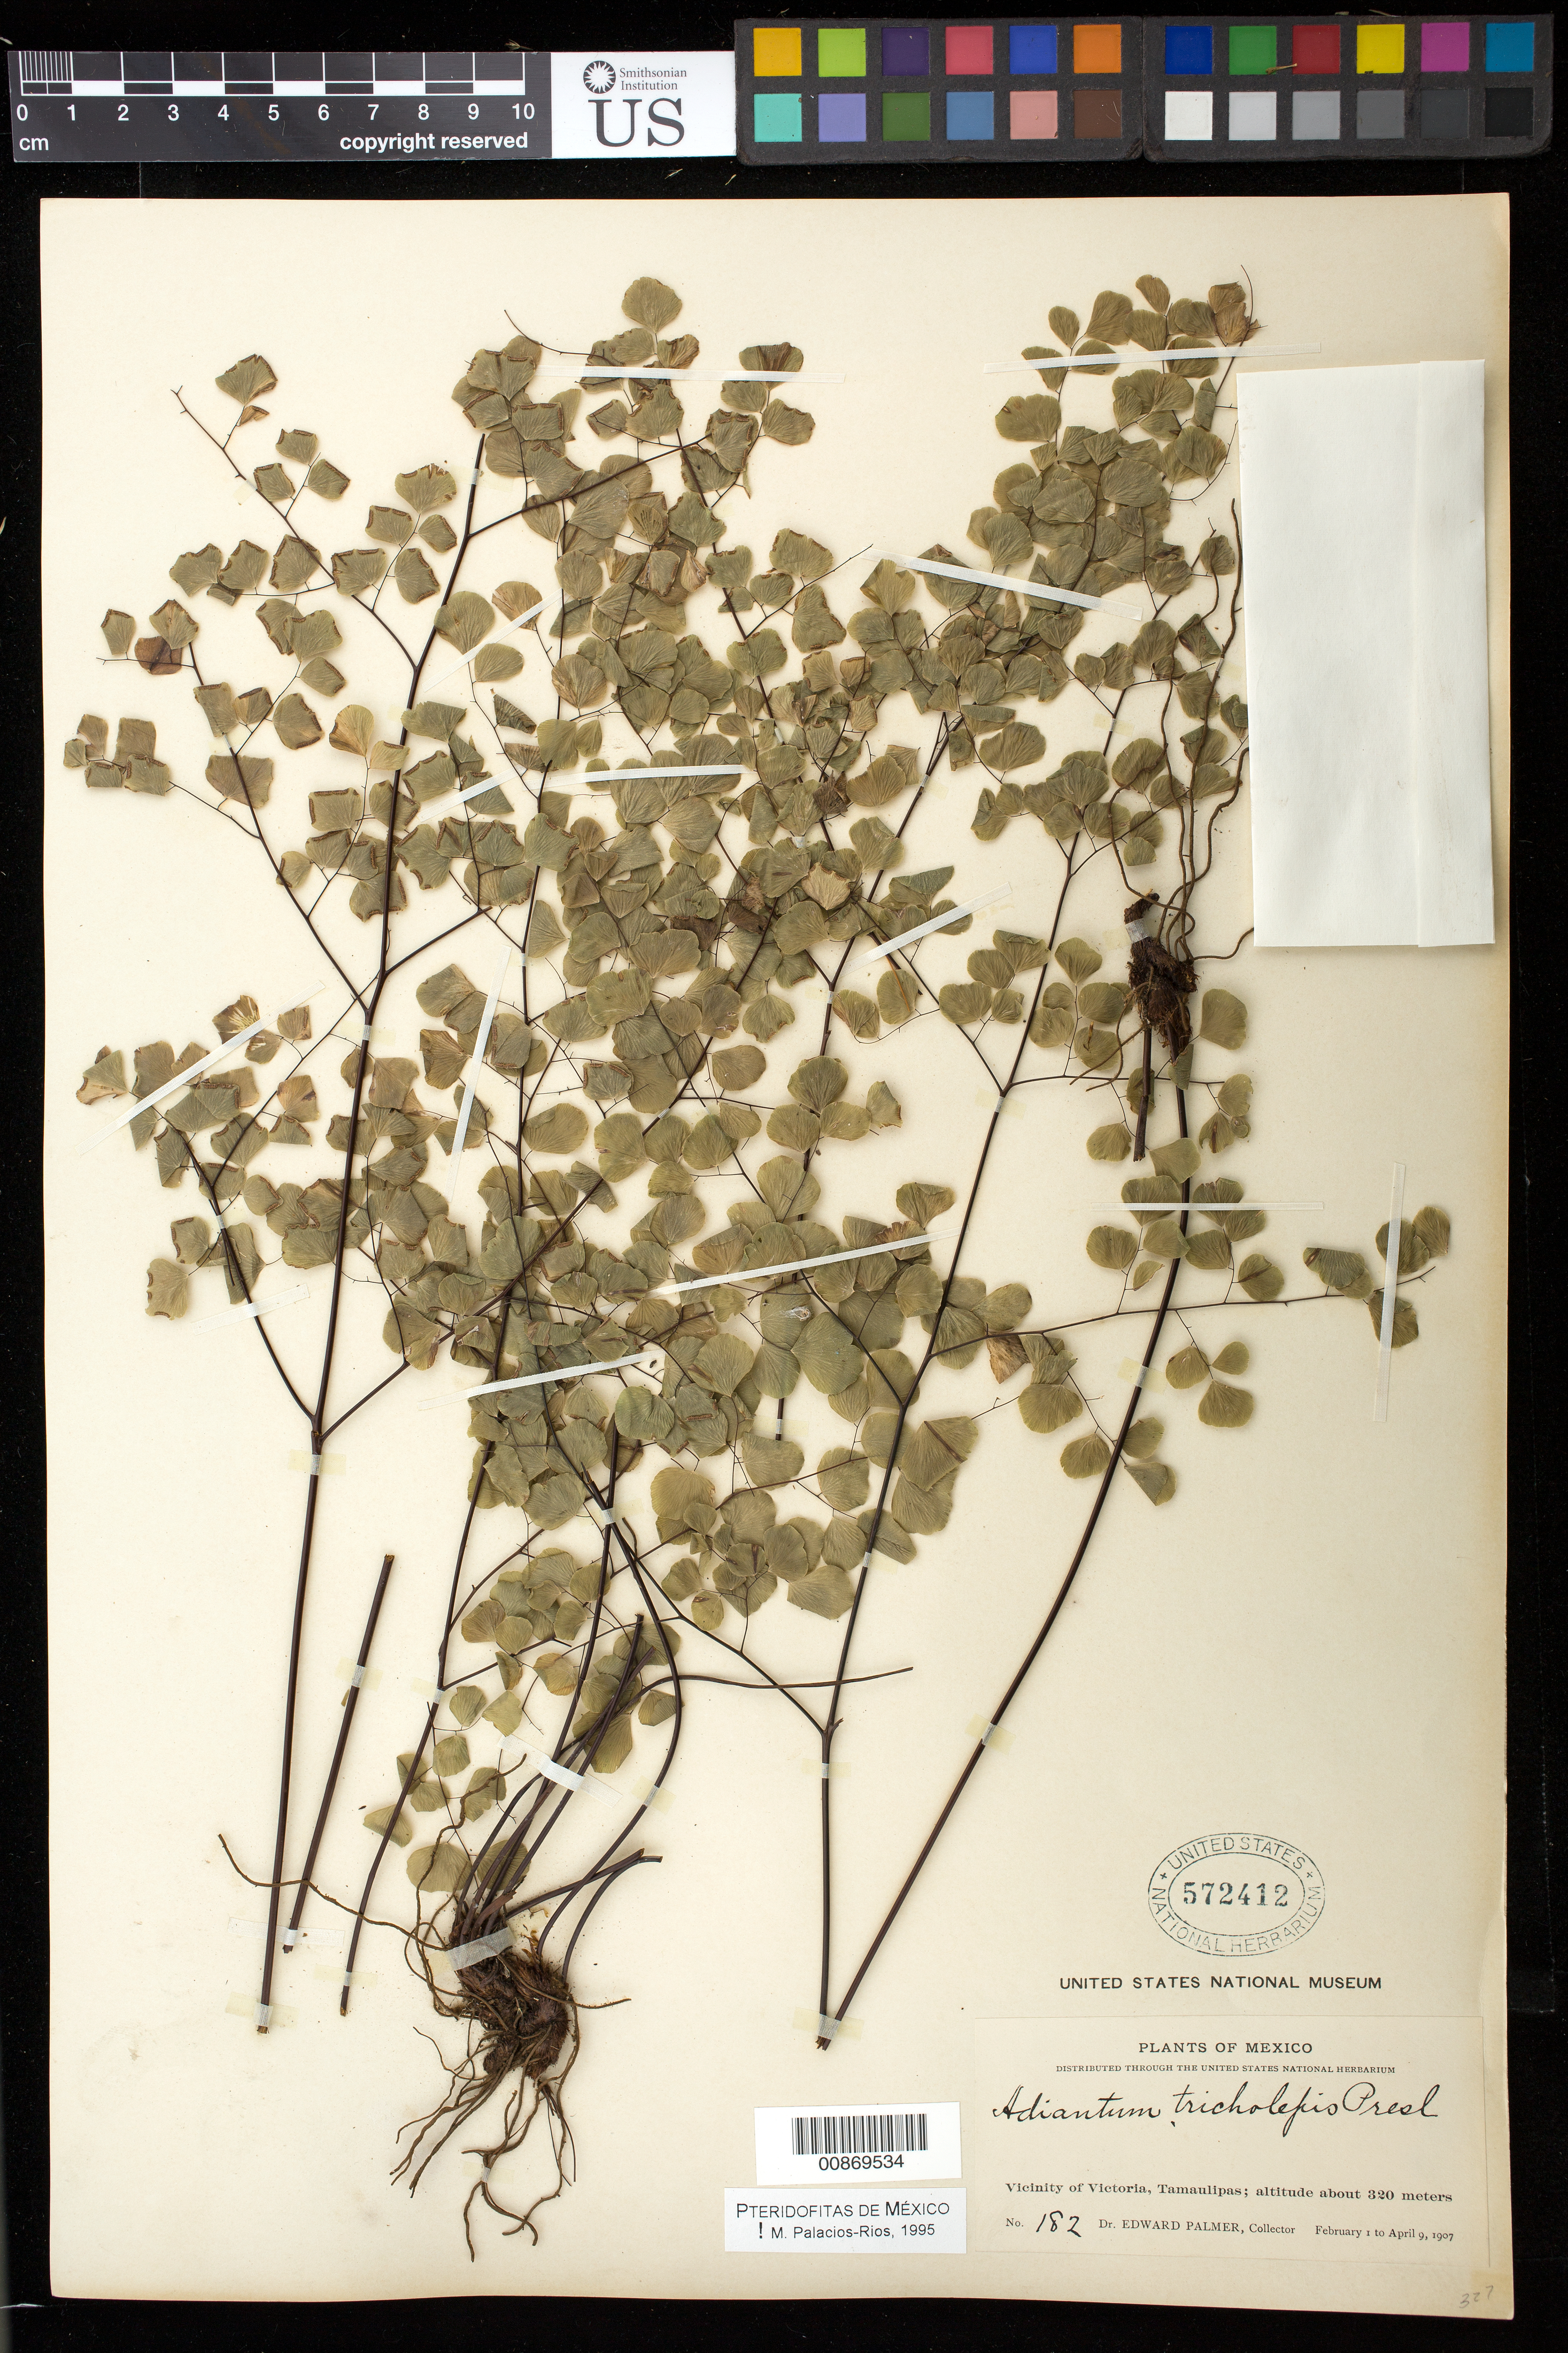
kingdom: Plantae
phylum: Tracheophyta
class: Polypodiopsida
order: Polypodiales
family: Pteridaceae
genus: Adiantum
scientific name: Adiantum tricholepis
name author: Fée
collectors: E. Palmer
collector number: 182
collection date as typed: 01 Feb 1907 to 09 Apr 1907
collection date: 1907-02-01/1907-04-09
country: Mexico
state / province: Tamaulipas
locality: Vicinity of Victoria.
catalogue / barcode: US 572412